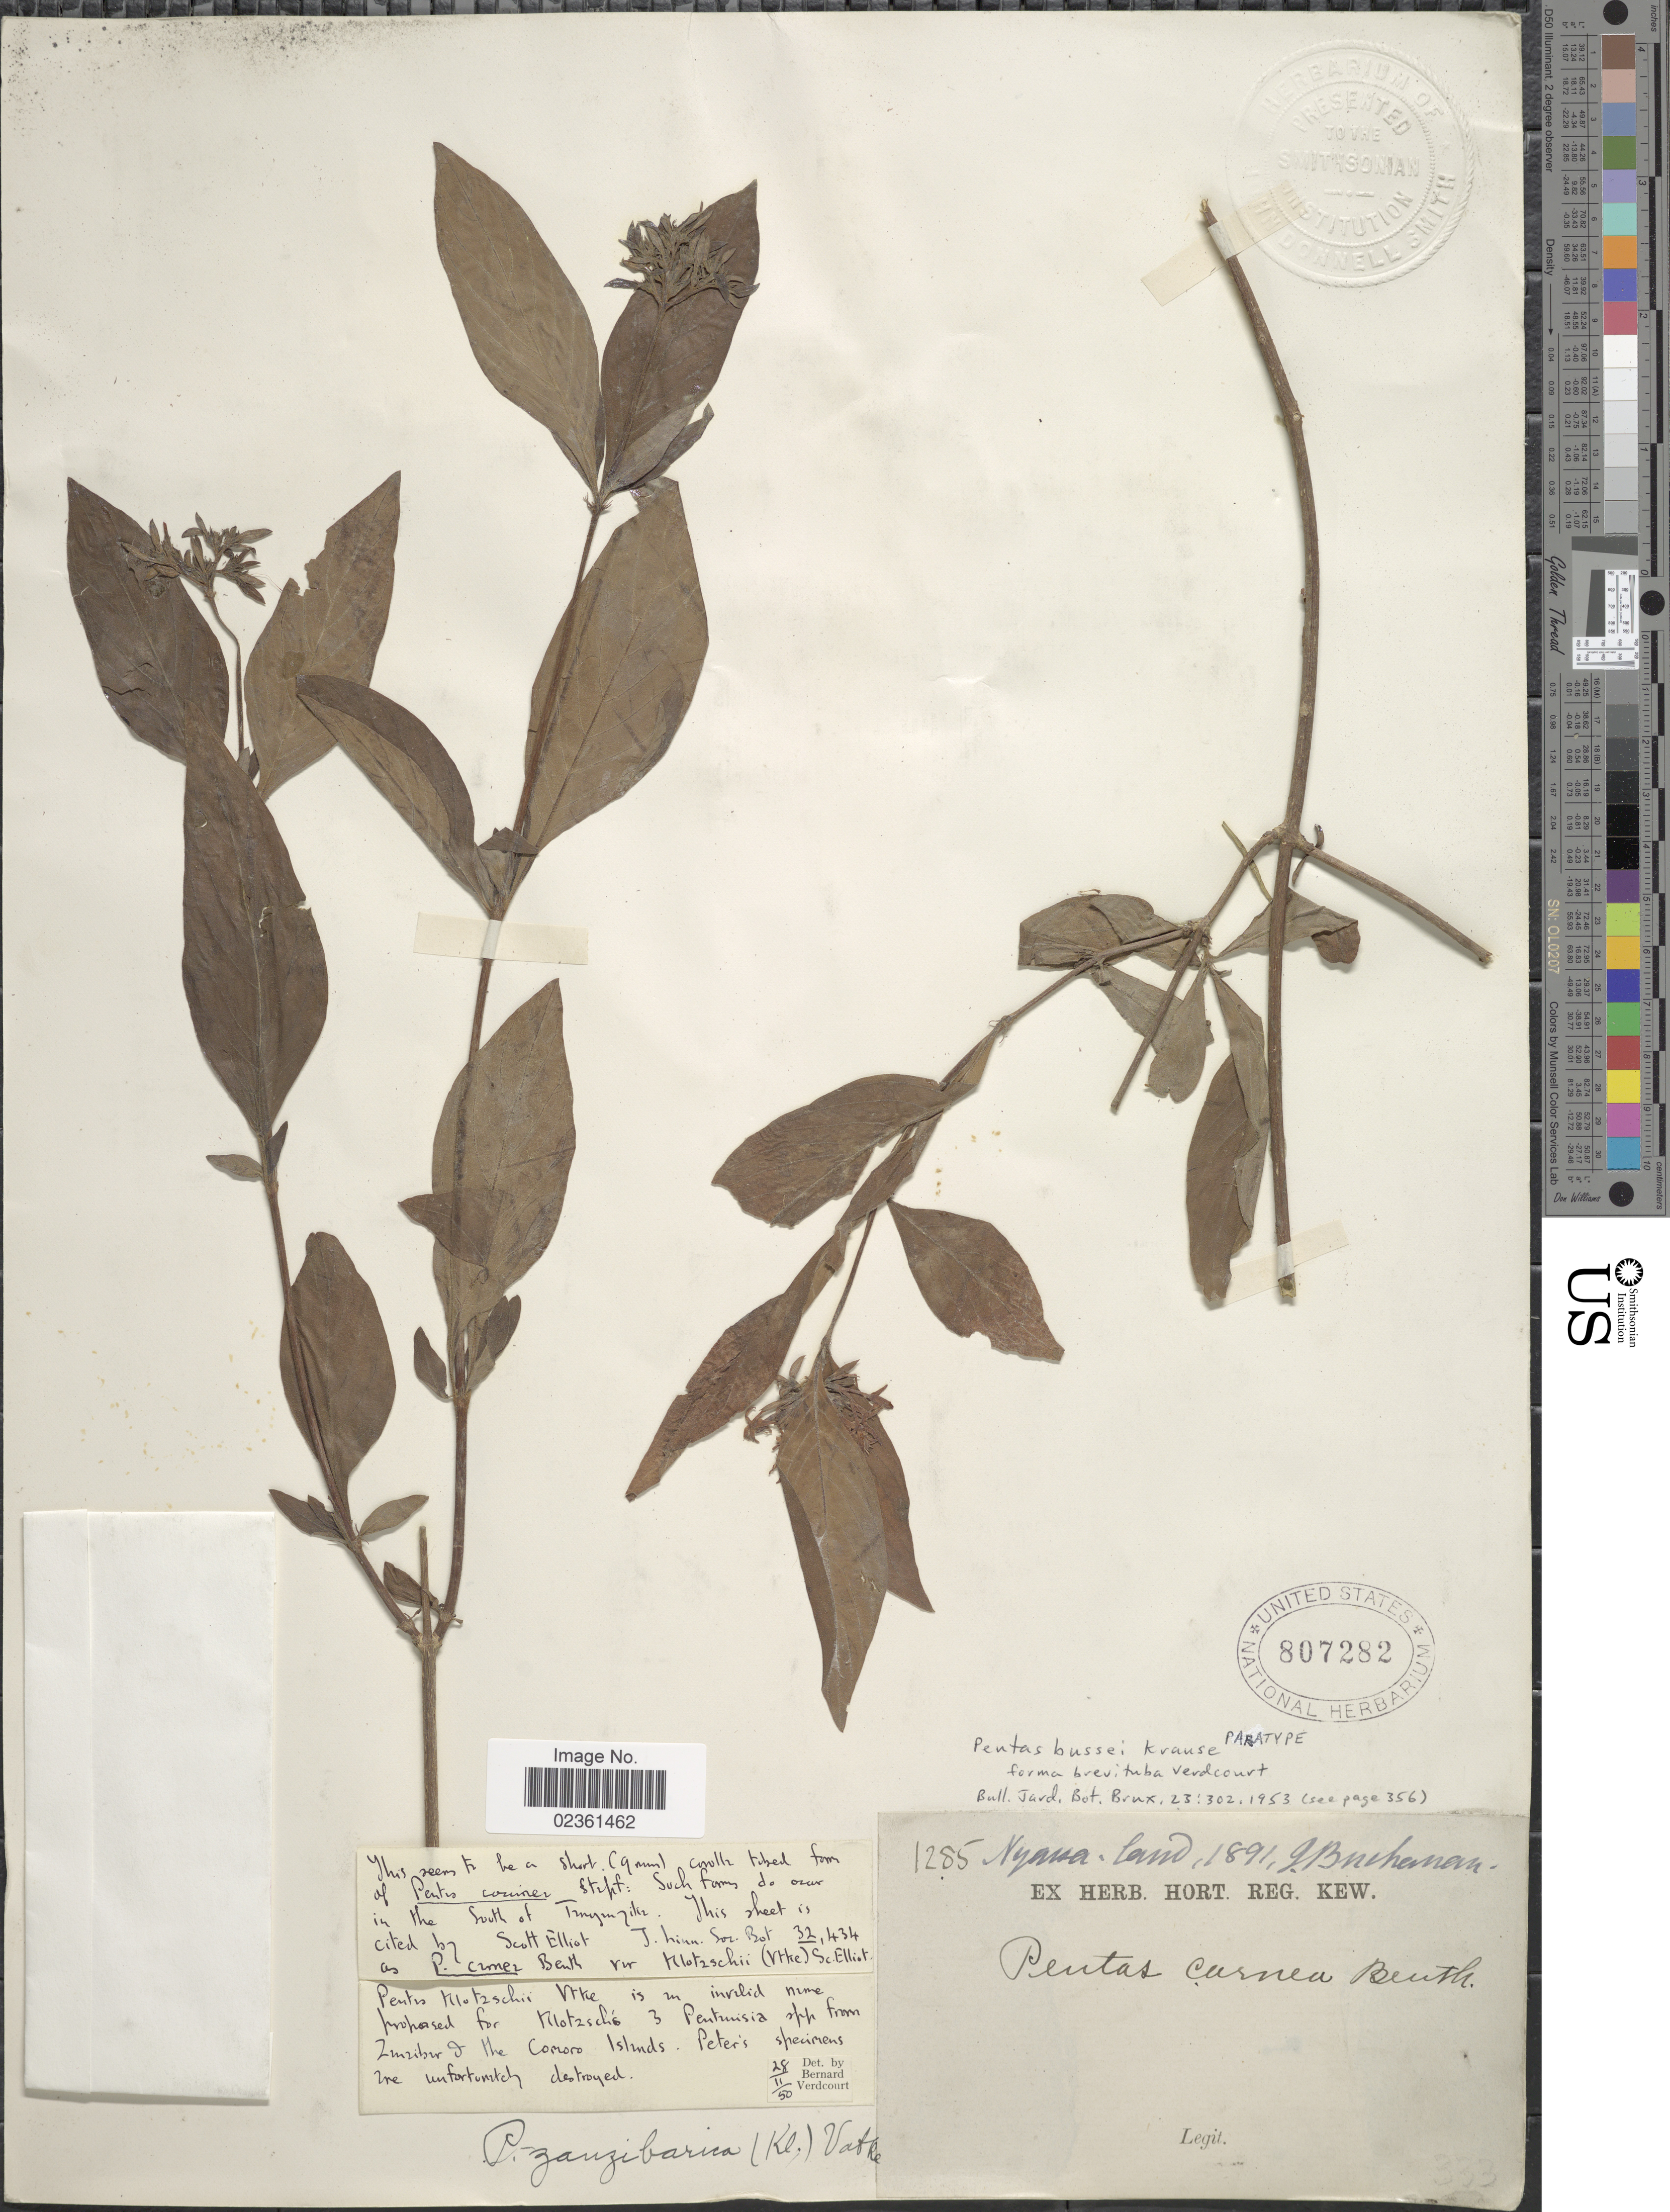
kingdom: Plantae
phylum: Tracheophyta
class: Magnoliopsida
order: Gentianales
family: Rubiaceae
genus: Pentas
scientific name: Pentas bussei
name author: K. Krause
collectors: J. Buchanan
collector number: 1285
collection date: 1891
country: Malawi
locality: Nyassa-land.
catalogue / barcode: US 807282